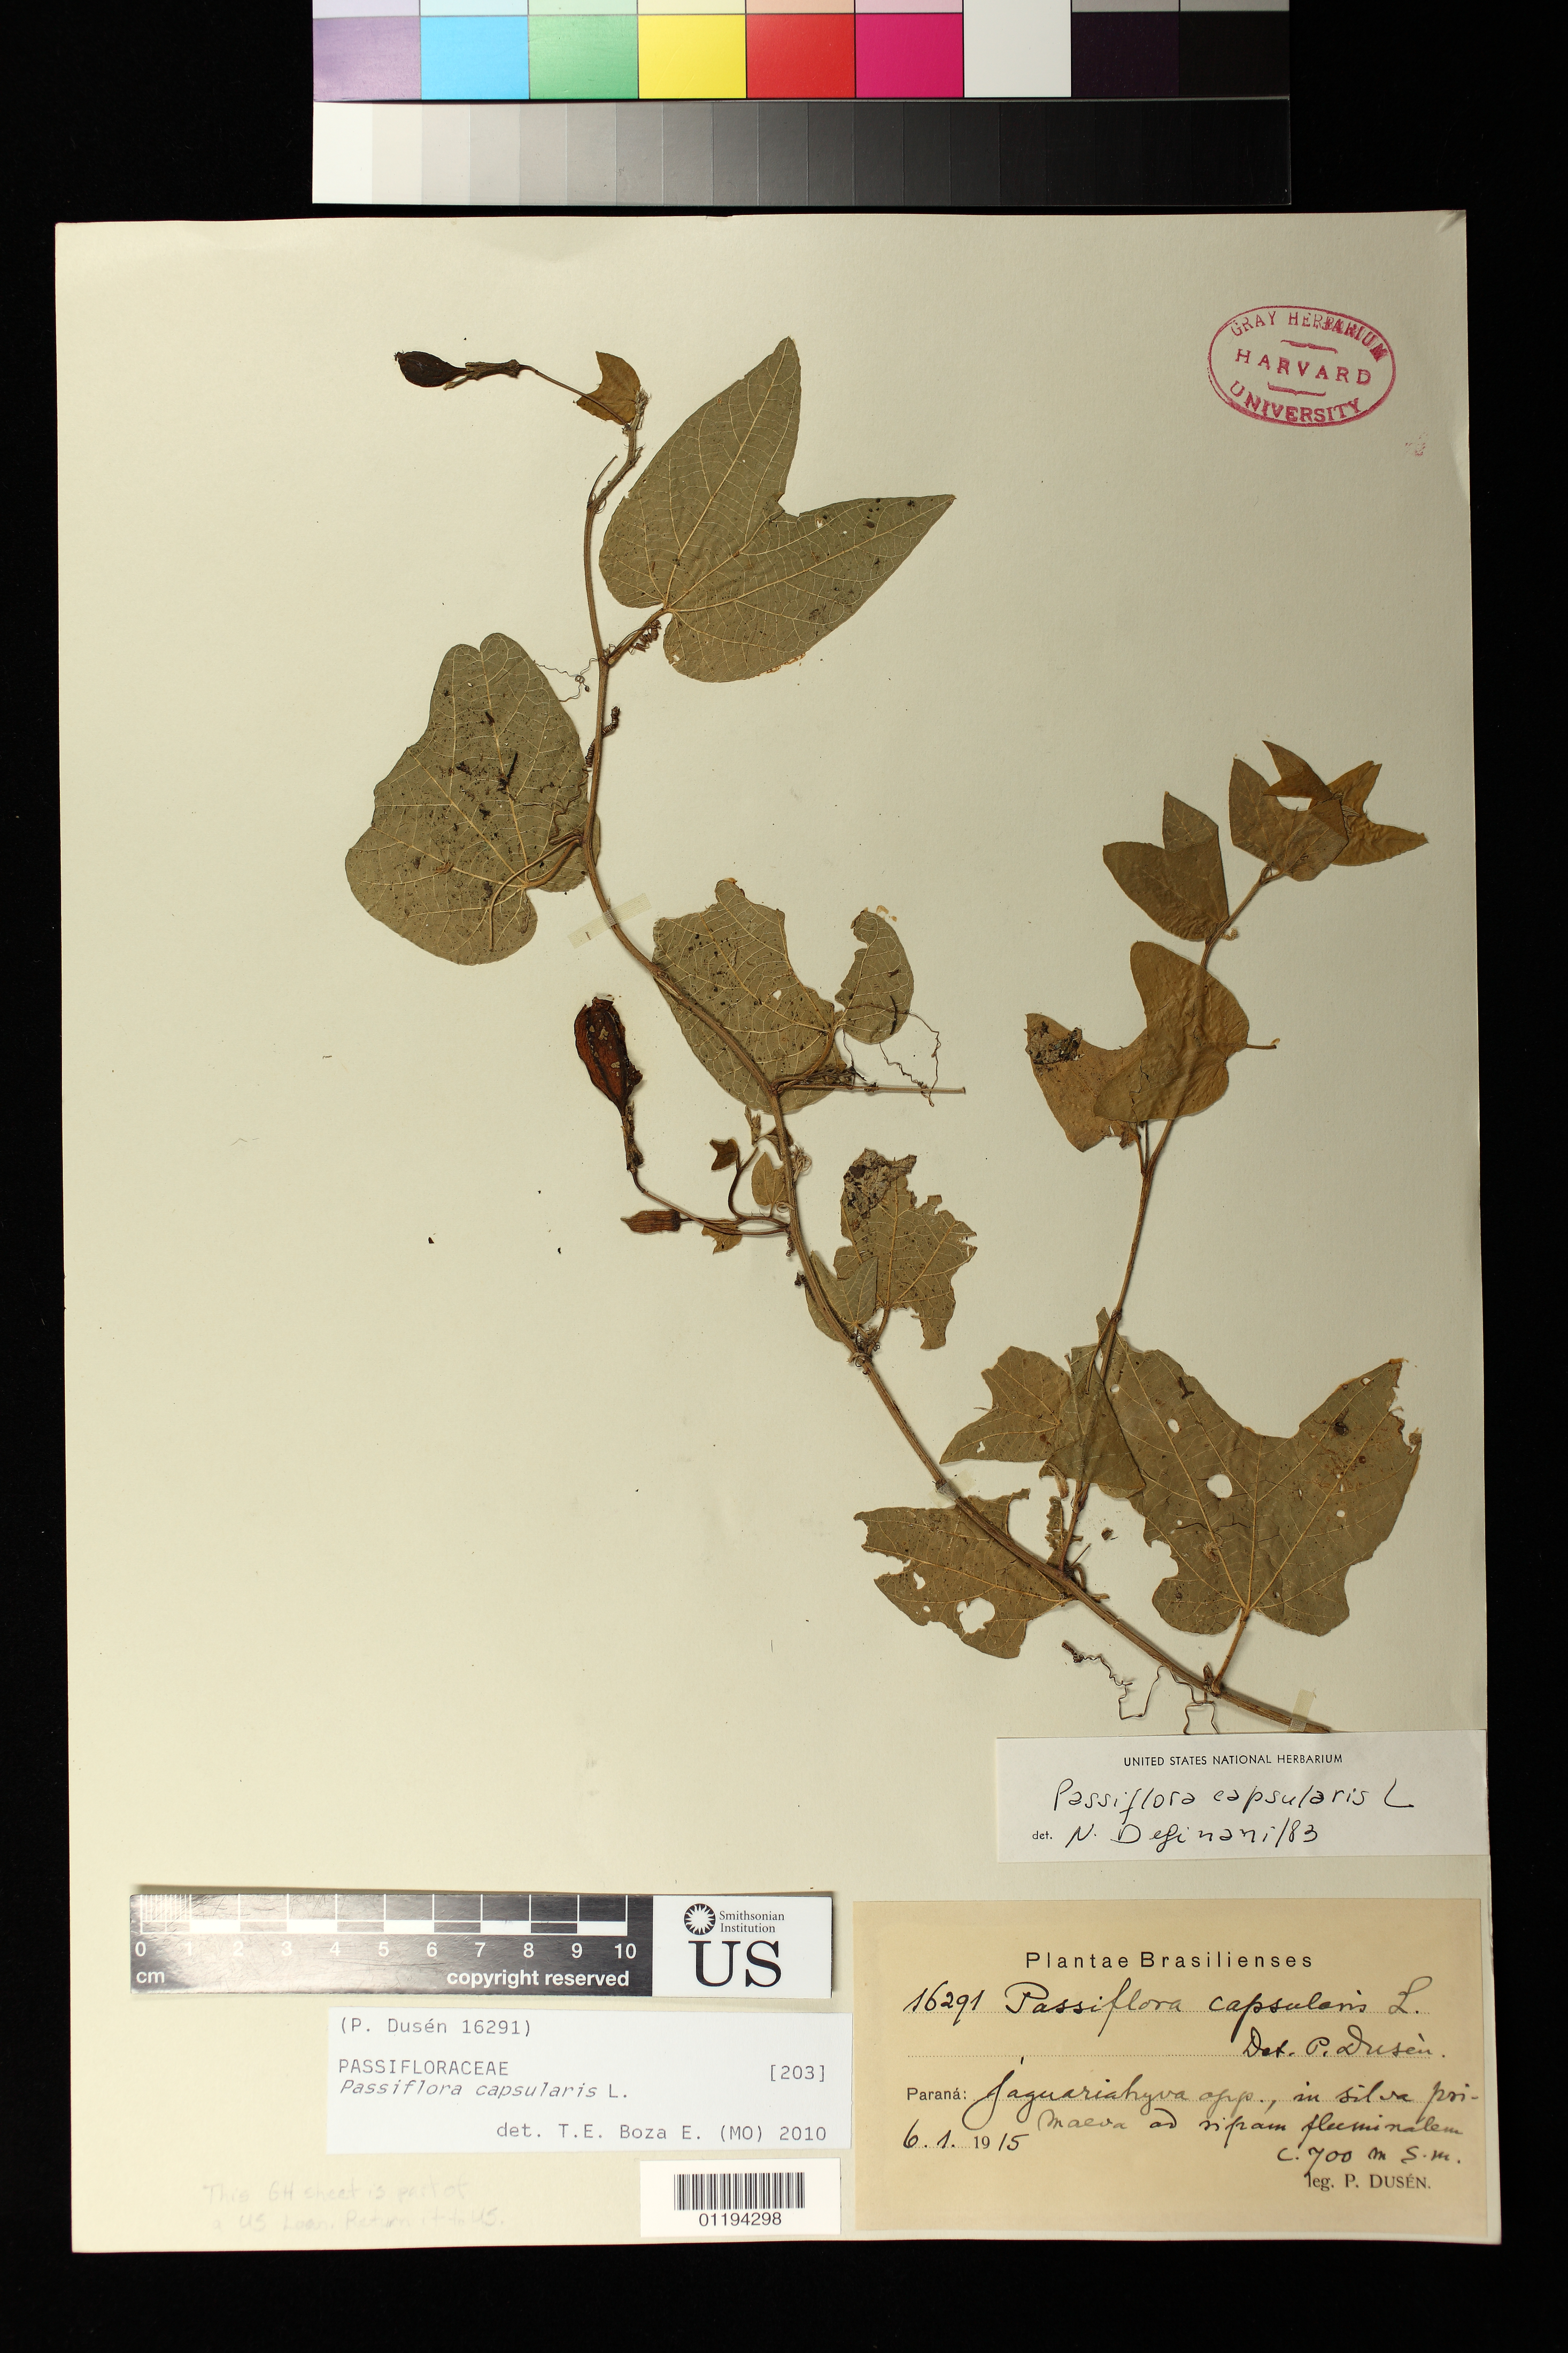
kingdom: Plantae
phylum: Tracheophyta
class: Magnoliopsida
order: Malpighiales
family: Passifloraceae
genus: Passiflora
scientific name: Passiflora capsularis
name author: L.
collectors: P. Dusén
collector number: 16291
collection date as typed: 06 Jan 1915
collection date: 1915-01-06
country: Brazil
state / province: Paraná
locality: Jaguariahyva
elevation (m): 700